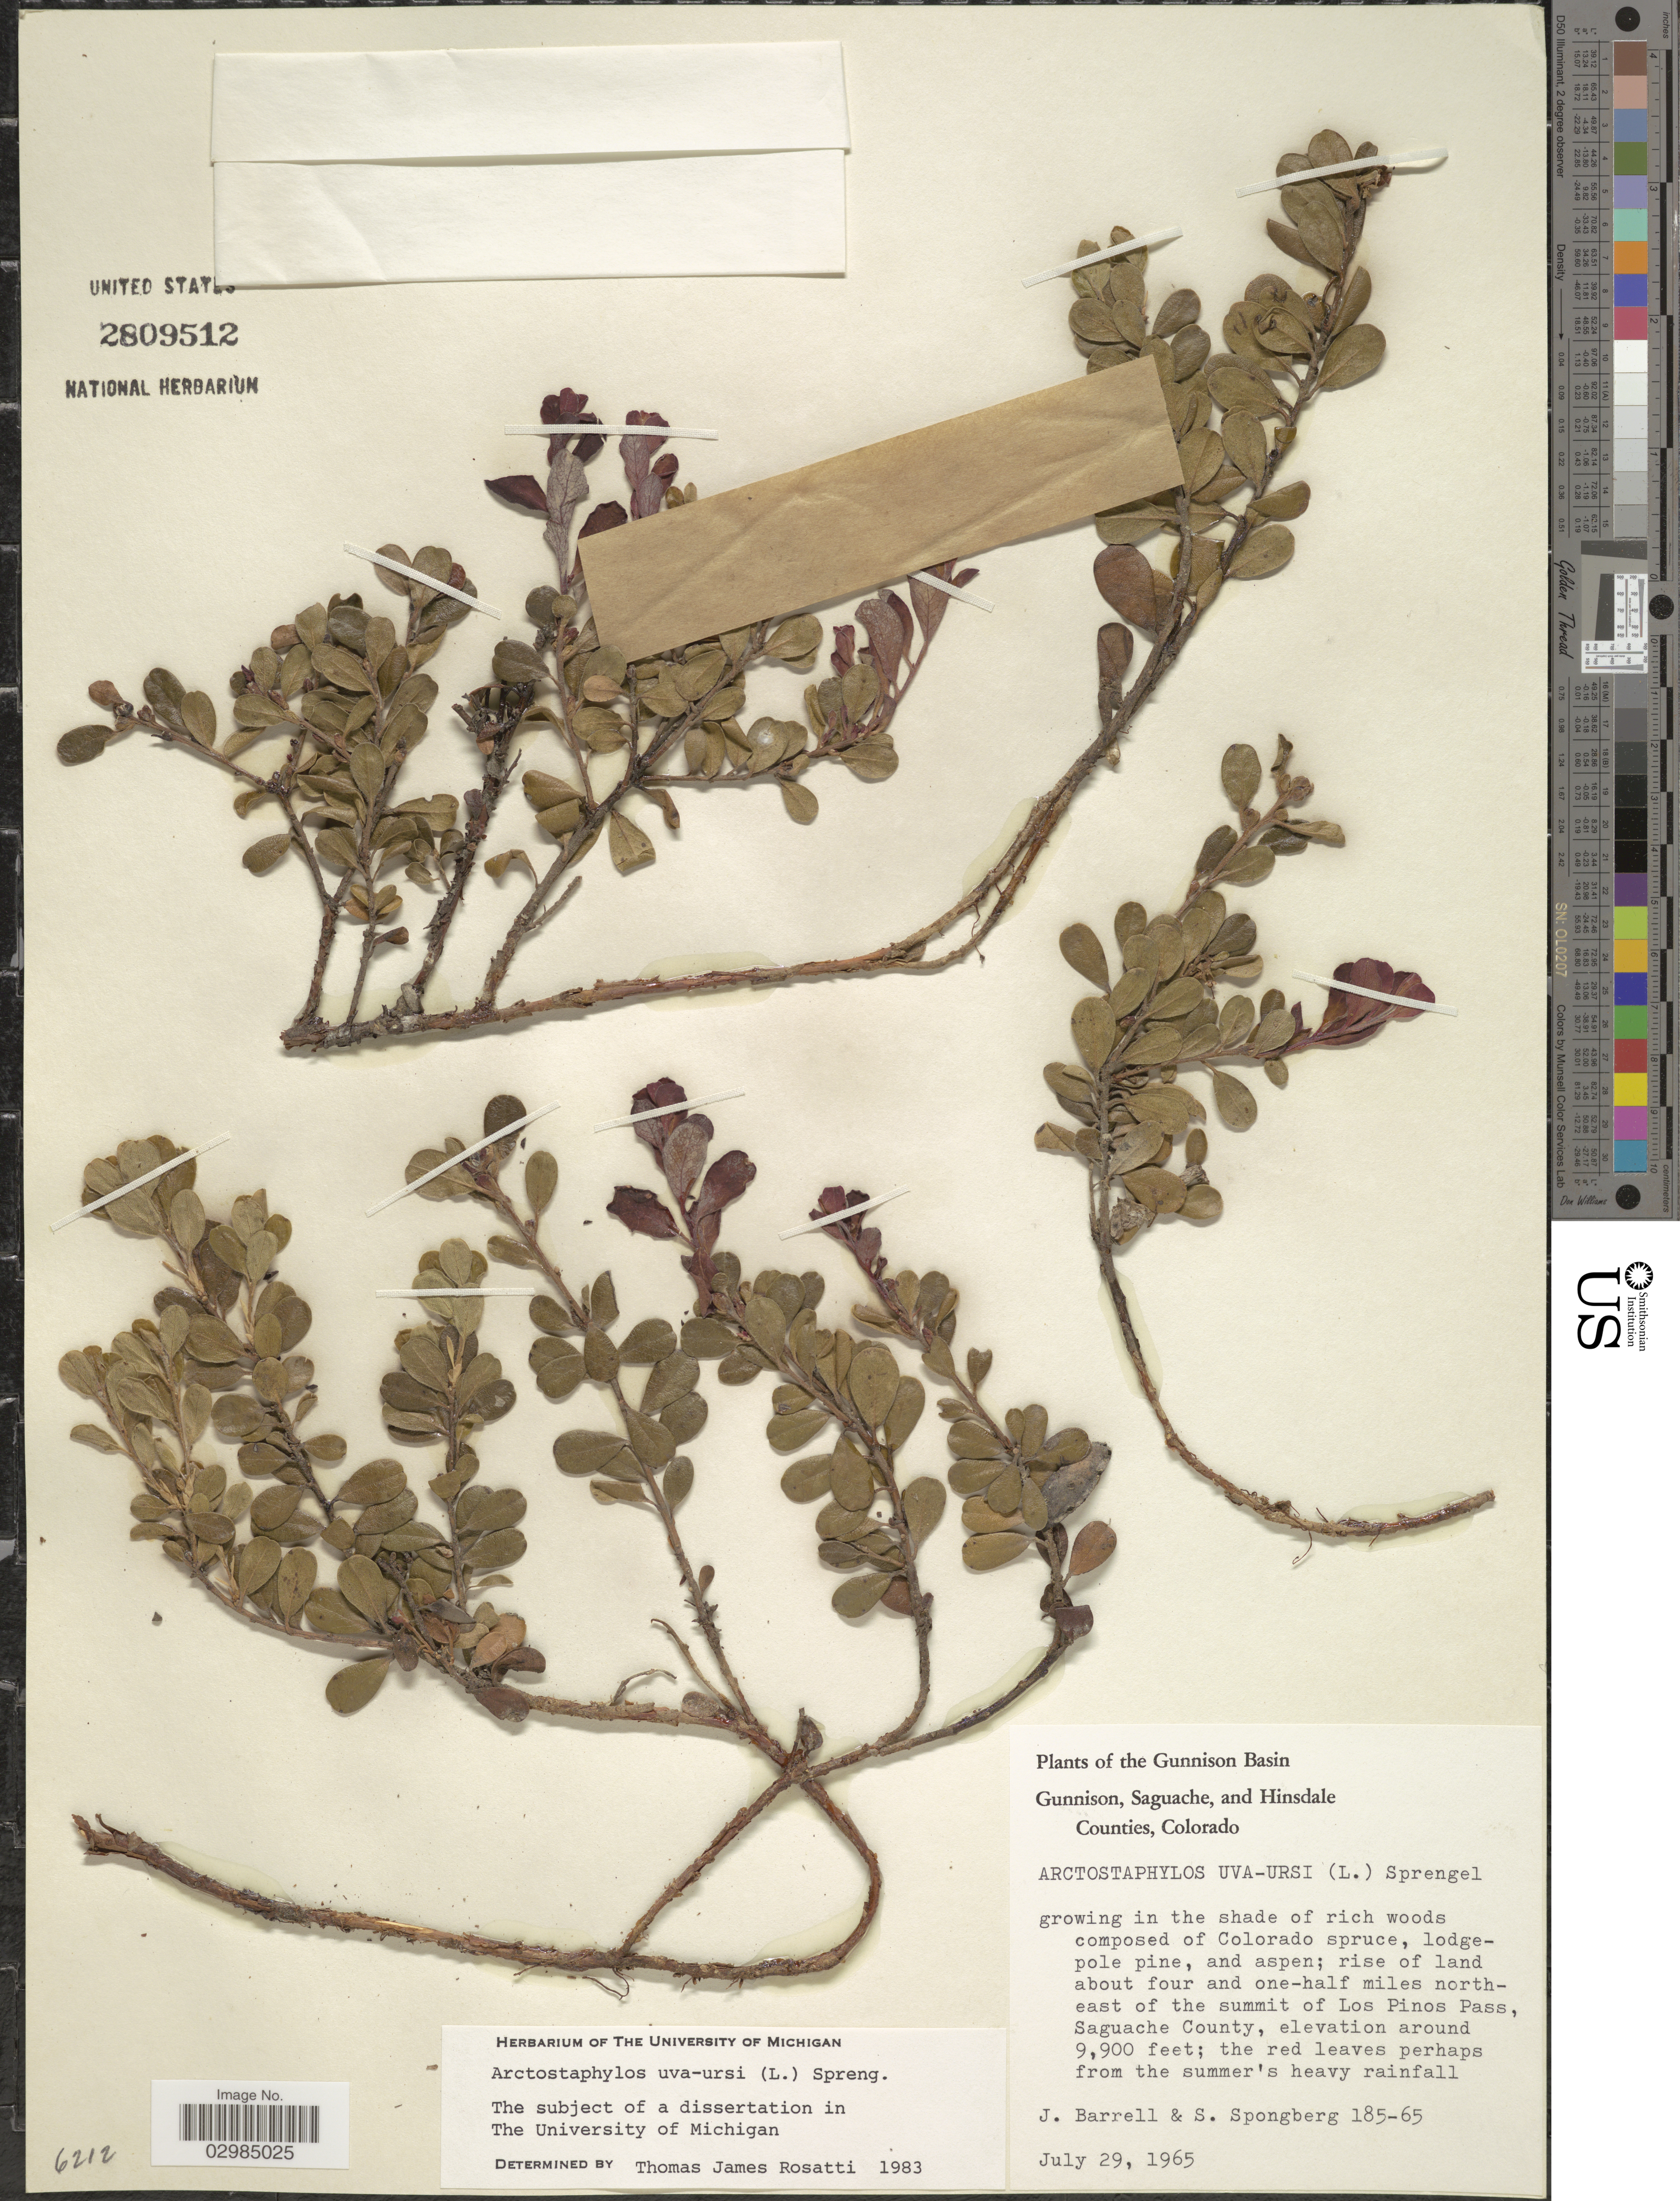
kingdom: Plantae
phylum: Tracheophyta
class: Magnoliopsida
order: Ericales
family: Ericaceae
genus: Arctostaphylos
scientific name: Arctostaphylos uva-ursi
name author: (L.) Spreng.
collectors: J. Barrell & S. A.Spongberg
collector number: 185-65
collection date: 1965-07-29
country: United States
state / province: Colorado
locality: Gunnison Basin. Rise of land about four and one-half miles north-east of the summit of Los Pinos Pass, Saguache County.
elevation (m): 3018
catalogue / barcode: US 2809512